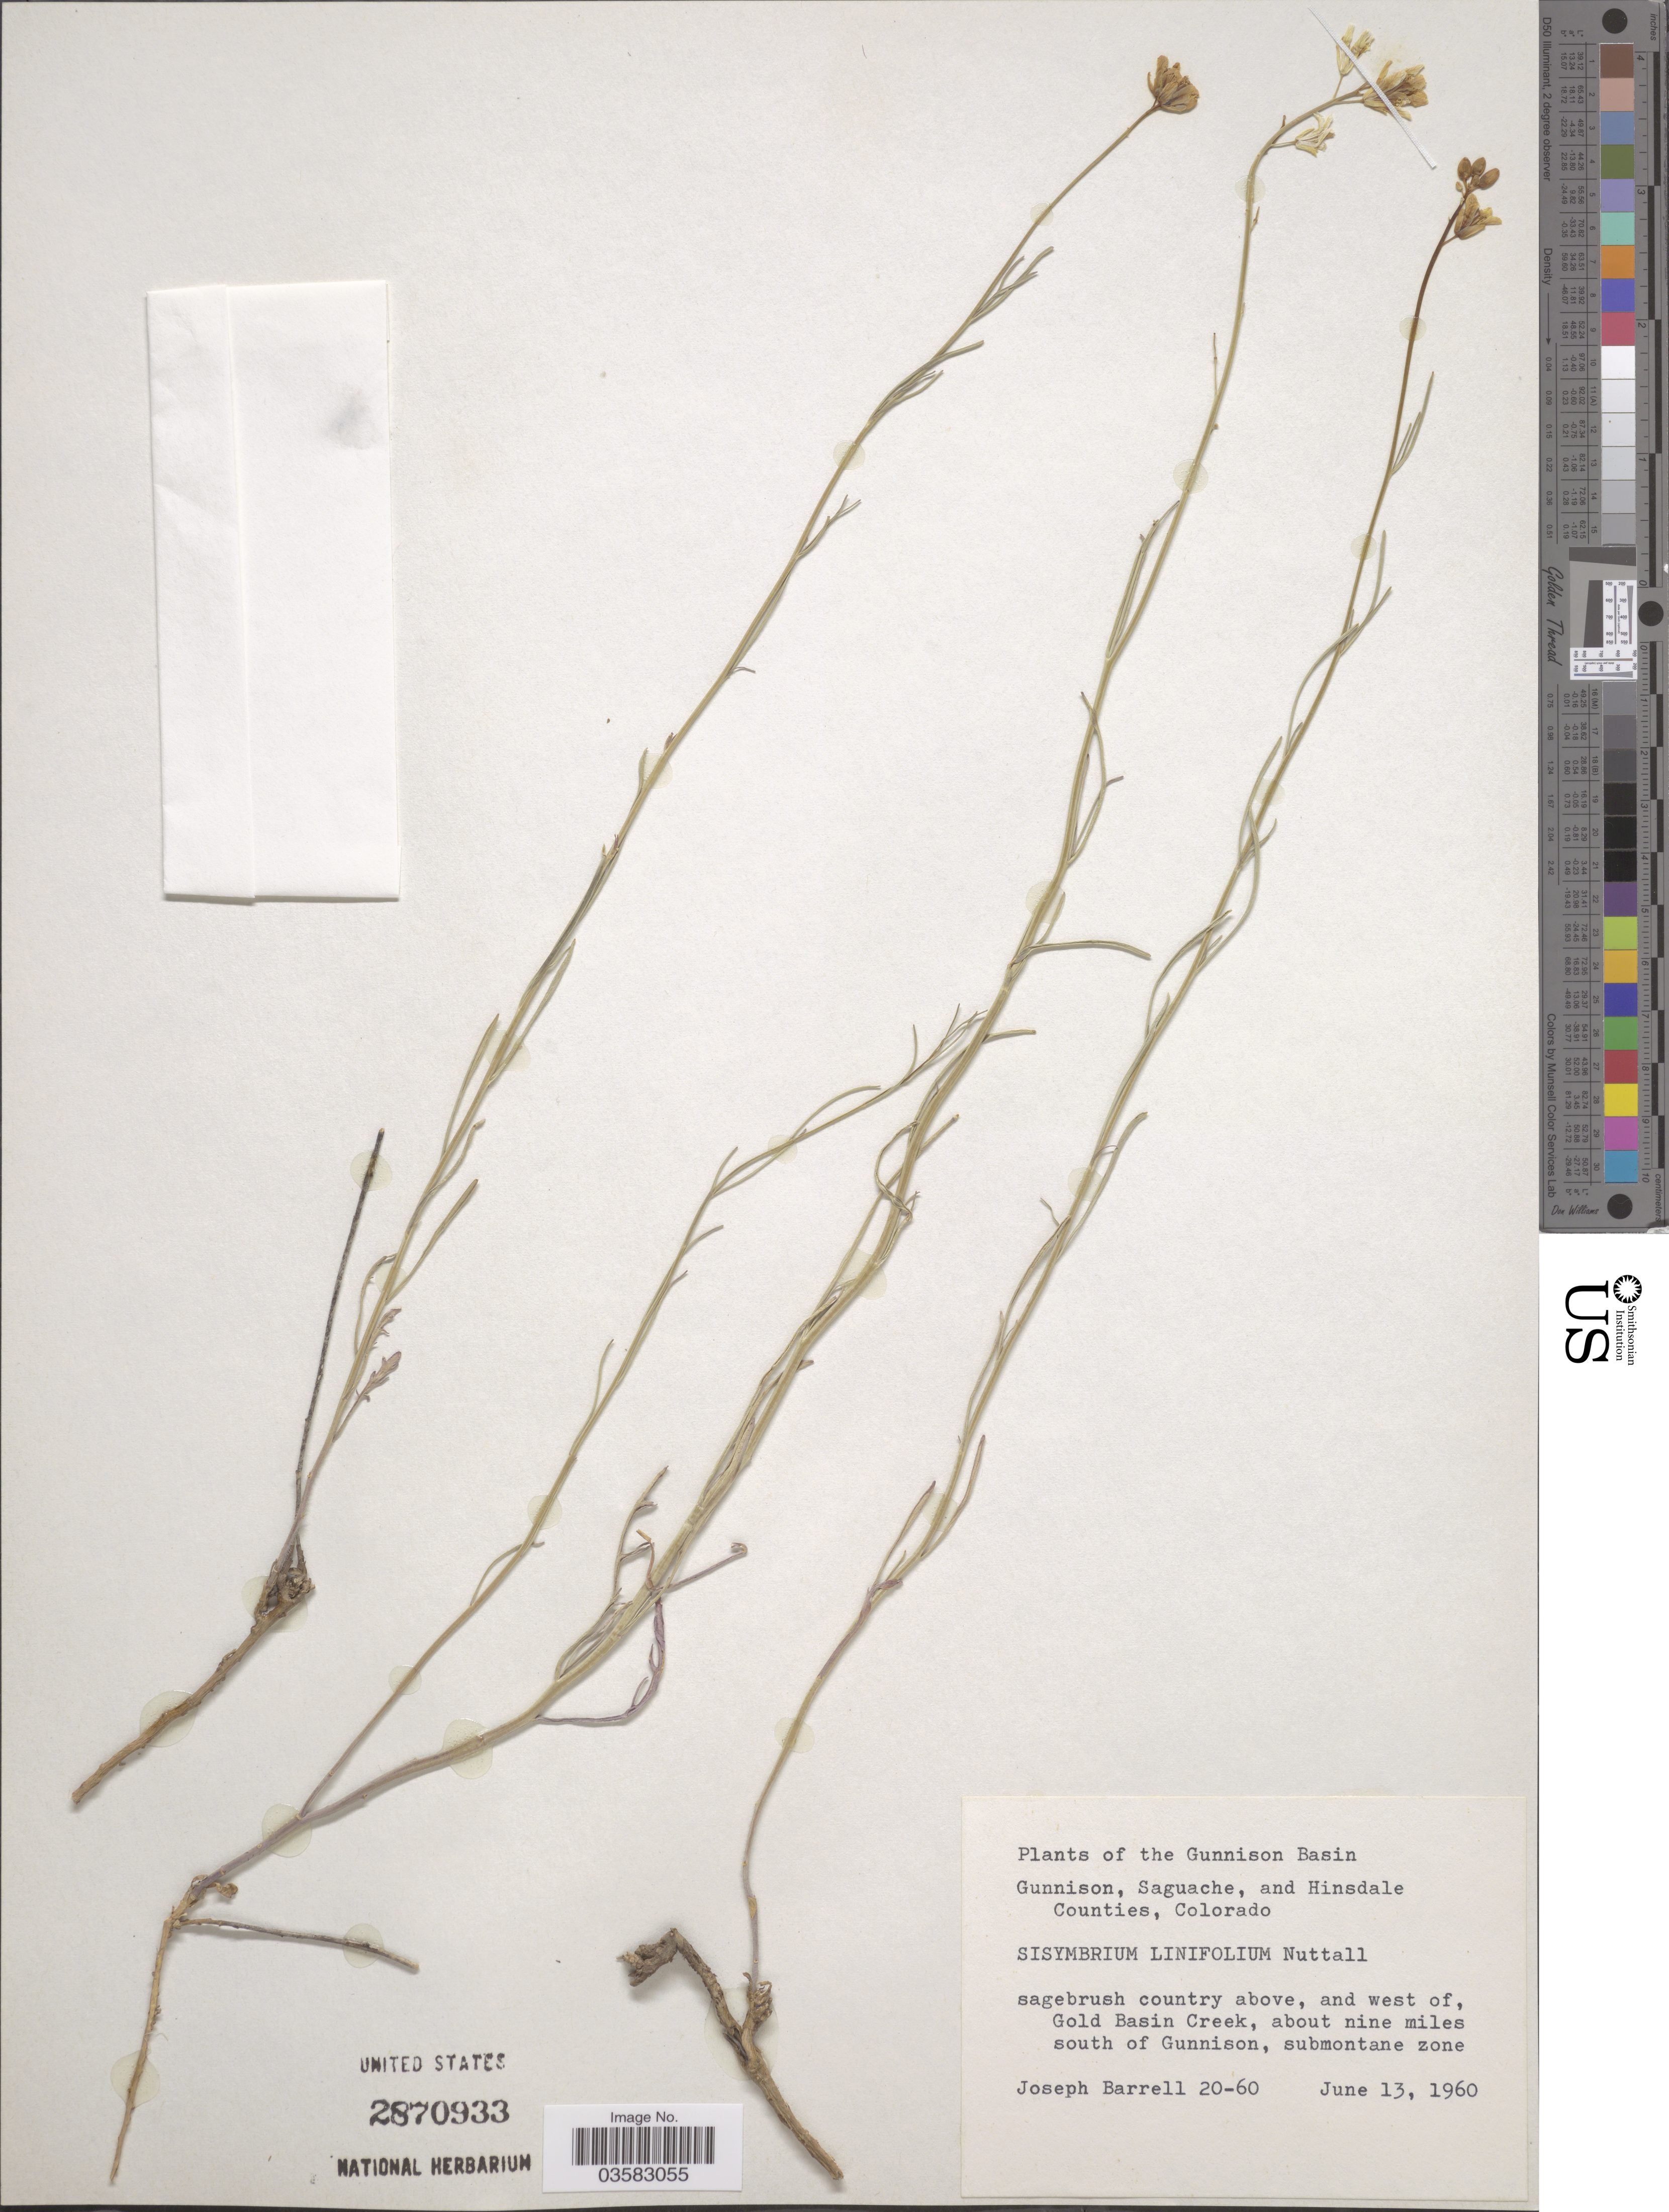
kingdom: Plantae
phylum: Tracheophyta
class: Magnoliopsida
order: Brassicales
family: Brassicaceae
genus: Sisymbrium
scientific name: Sisymbrium linifolium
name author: (Nutt.) Nutt. ex Torr. & A. Gray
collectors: J. Barrell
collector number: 20-60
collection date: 1960-06-13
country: United States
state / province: Colorado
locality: The Gunnison Basin. Sagebrush country above, and west of, Gold Basin Creek, about nine miles south of Gunnison.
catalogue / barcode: US 2870933